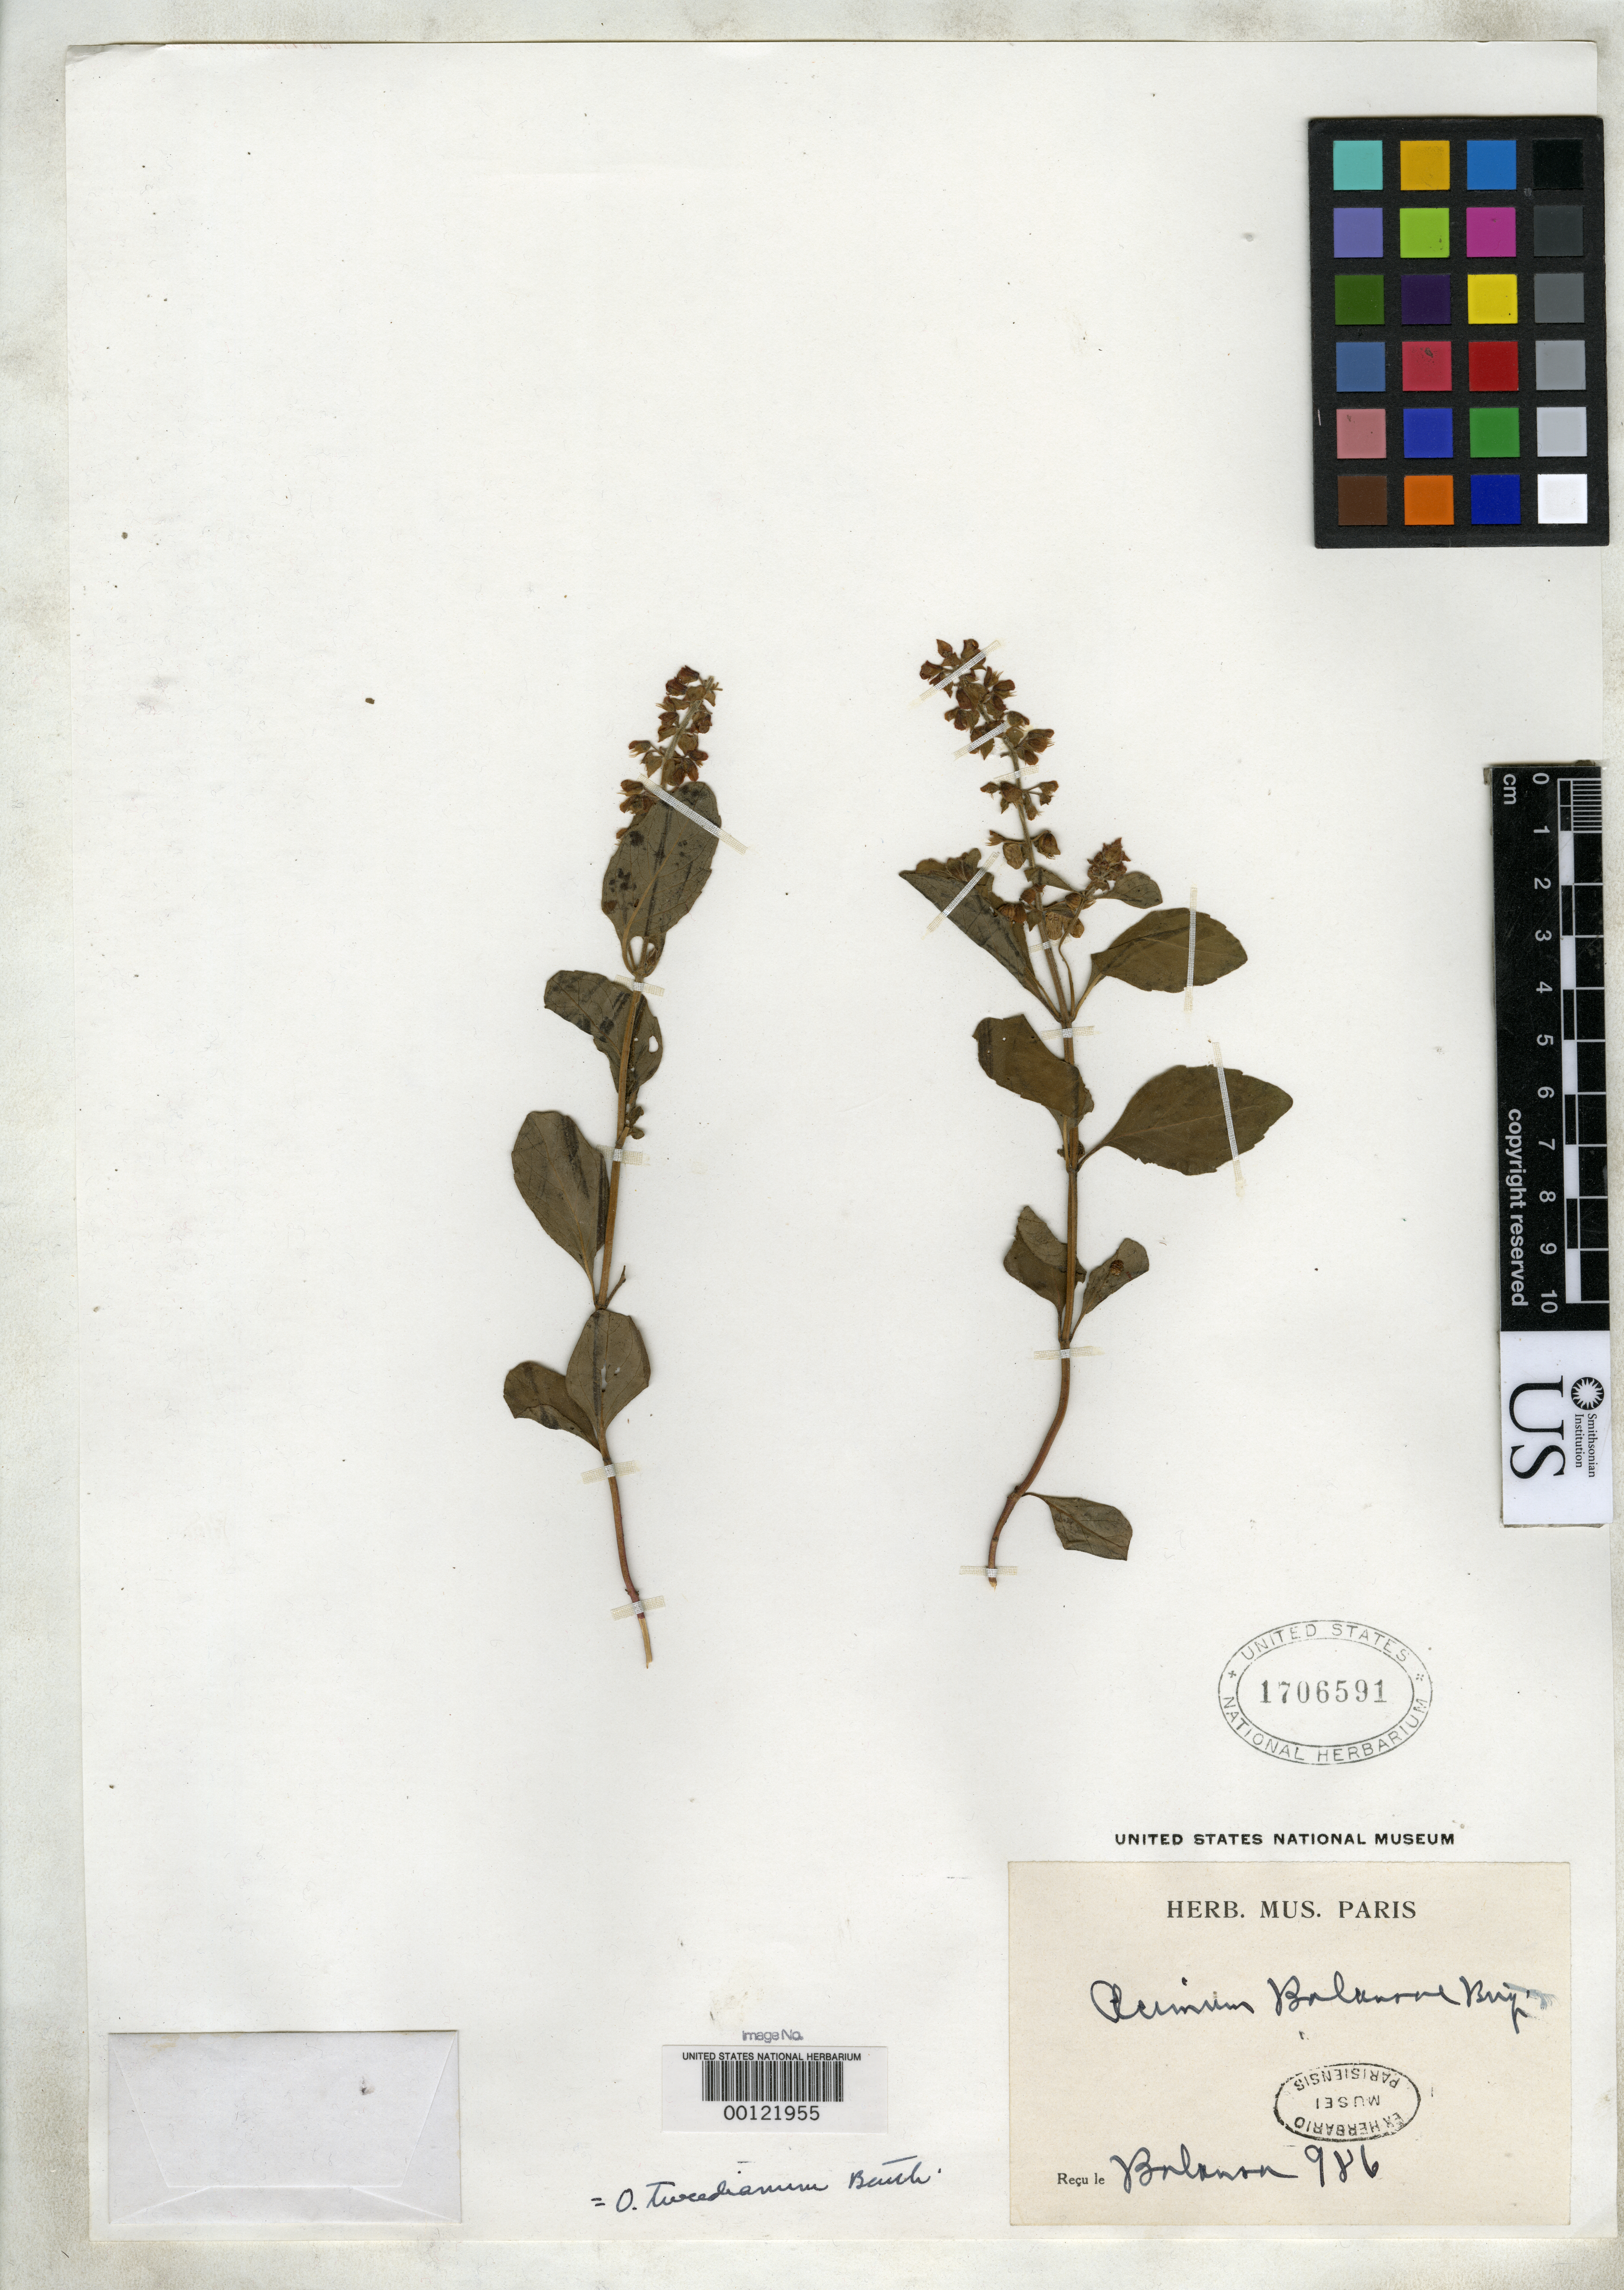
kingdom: Plantae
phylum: Tracheophyta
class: Magnoliopsida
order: Lamiales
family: Lamiaceae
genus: Ocimum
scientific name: Ocimum balansae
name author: Briq.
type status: Type Collection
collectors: B. Balansa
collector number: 986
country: Paraguay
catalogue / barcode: US 1706591